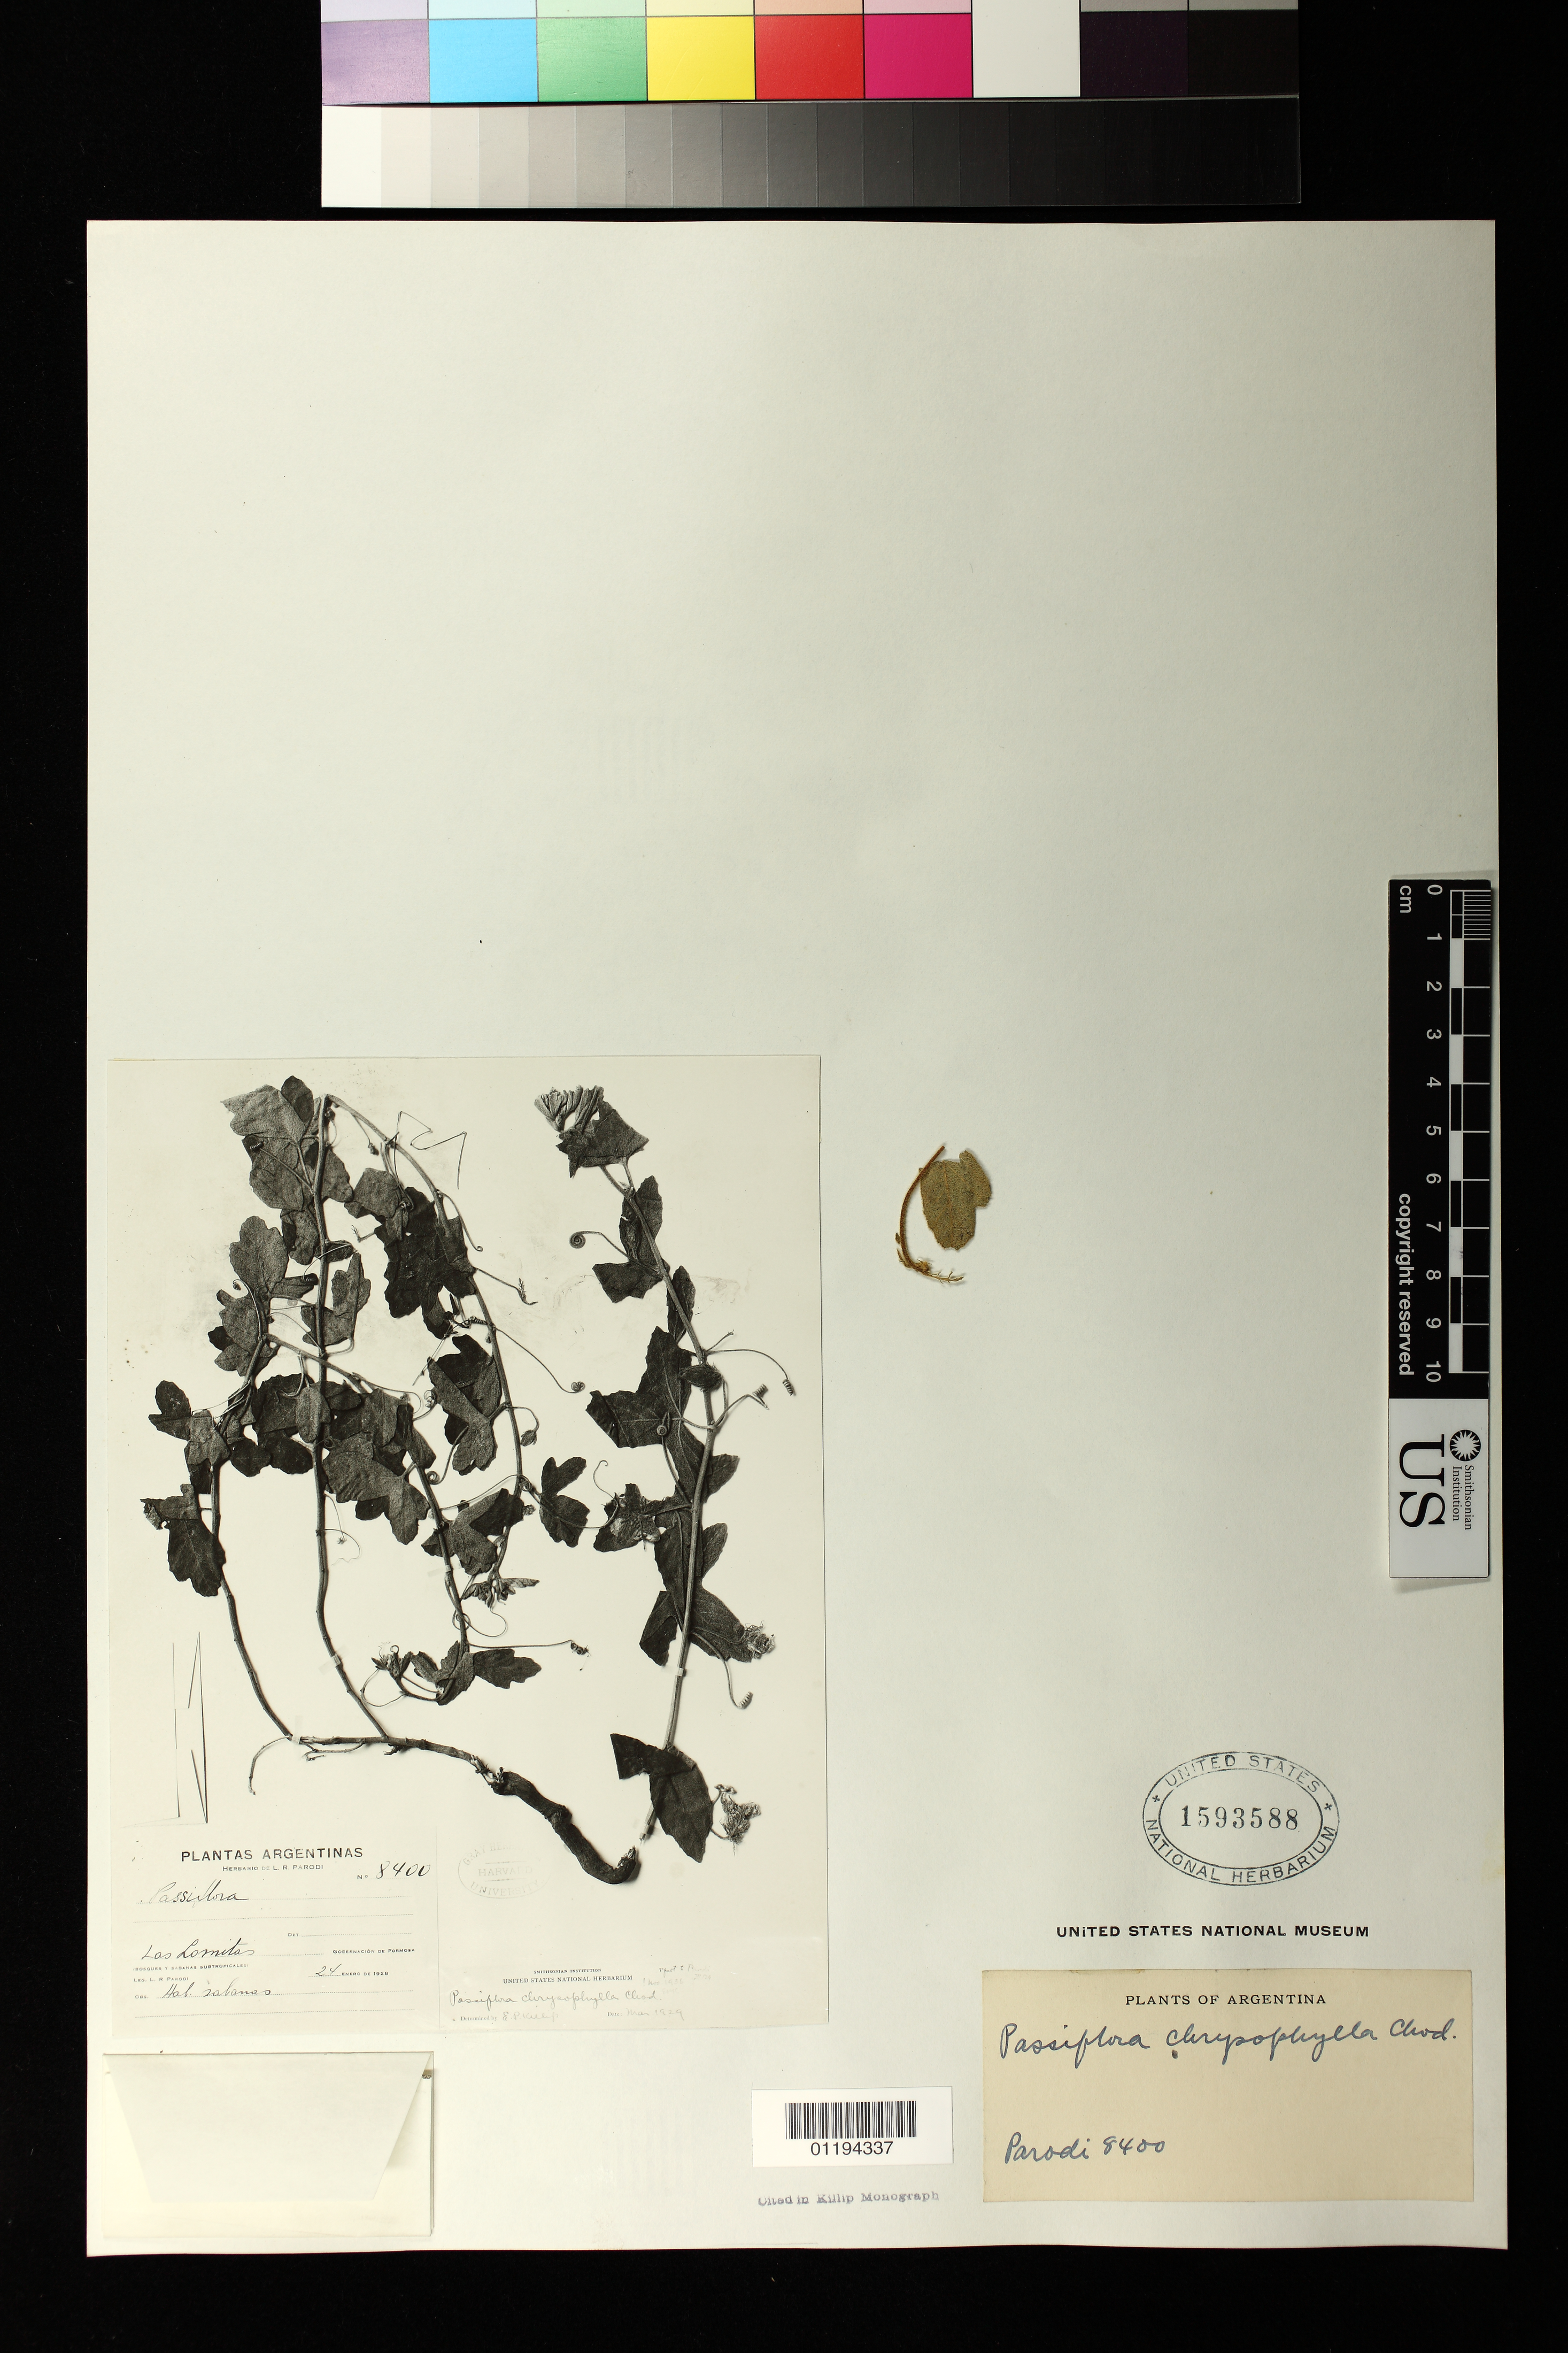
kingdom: Plantae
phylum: Tracheophyta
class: Magnoliopsida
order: Malpighiales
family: Passifloraceae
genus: Passiflora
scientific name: Passiflora chrysophylla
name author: Chodat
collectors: L. R. Parodi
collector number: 8400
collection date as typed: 24 Jan 1928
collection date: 1928-01-24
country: Argentina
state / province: Formosa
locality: Las Lomitas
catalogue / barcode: US 1593588